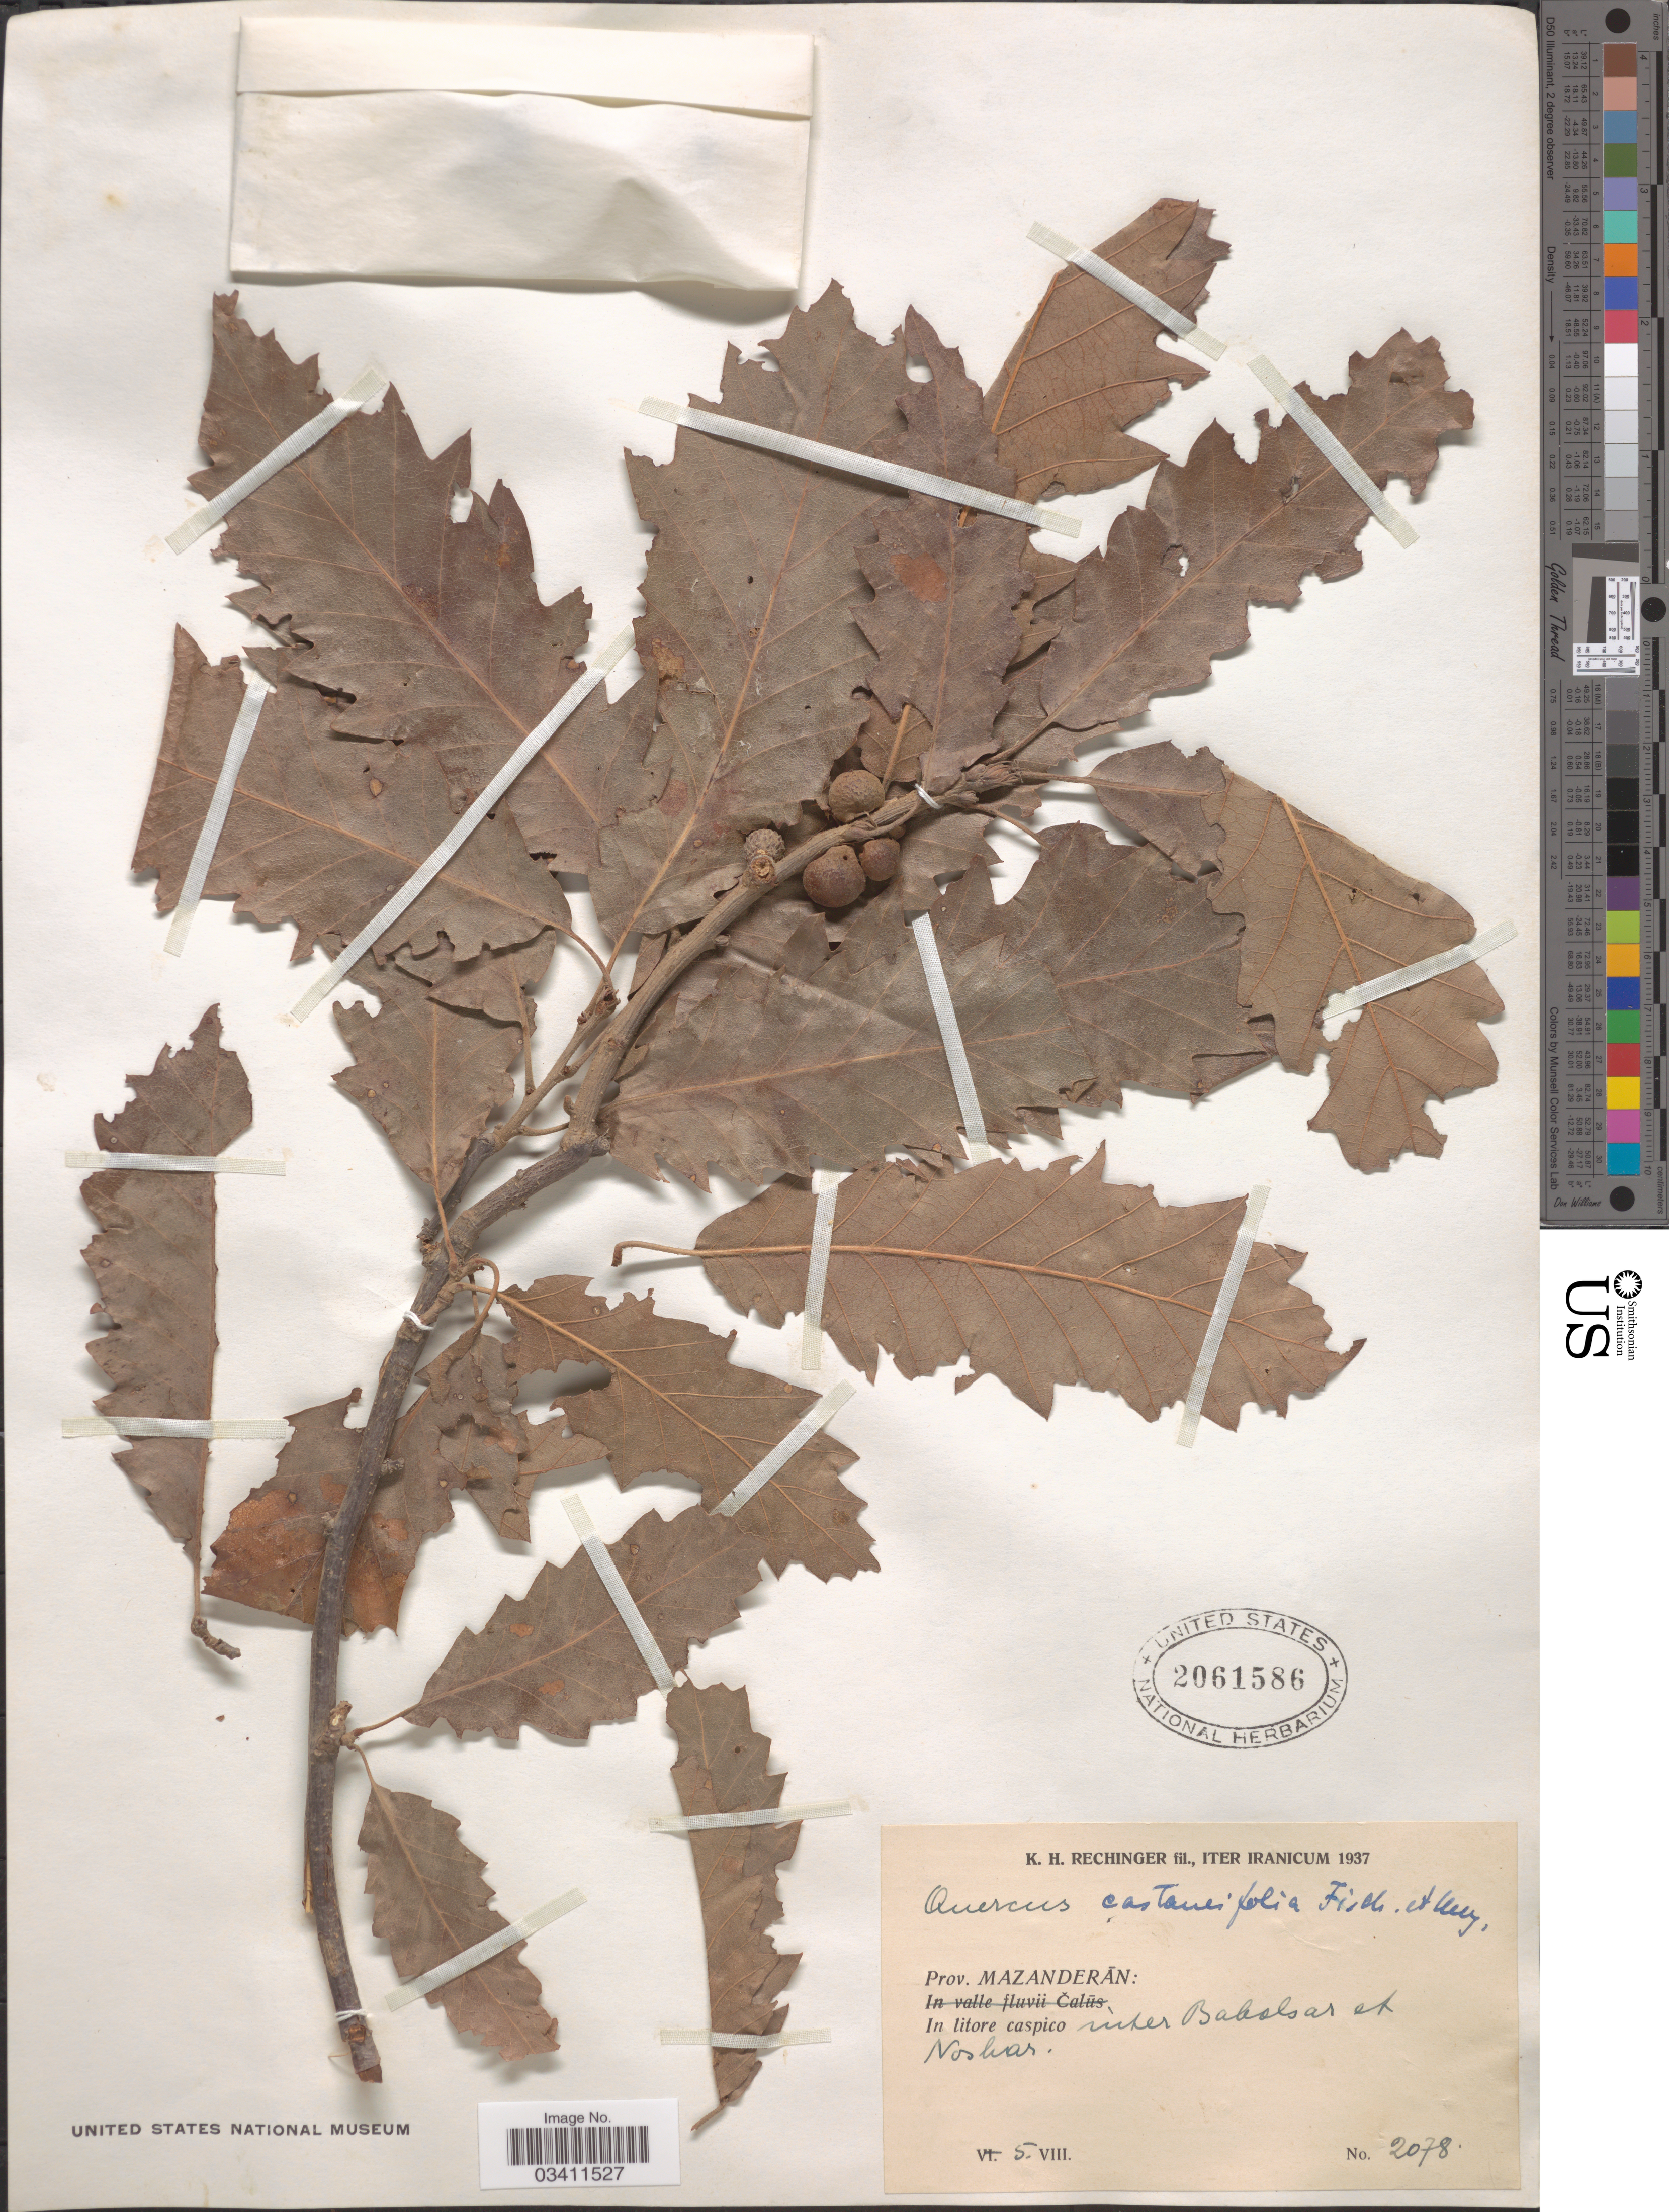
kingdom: Plantae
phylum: Tracheophyta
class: Magnoliopsida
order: Fagales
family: Fagaceae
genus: Quercus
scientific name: Quercus castaneifolia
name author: C.A. Mey.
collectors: K. H. Rechinger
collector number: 2078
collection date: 1937-08-05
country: Iran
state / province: Mazandaran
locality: Prov. Mazanderan: In litore caspico inter Babolsar et Noshar.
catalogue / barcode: US 2061586